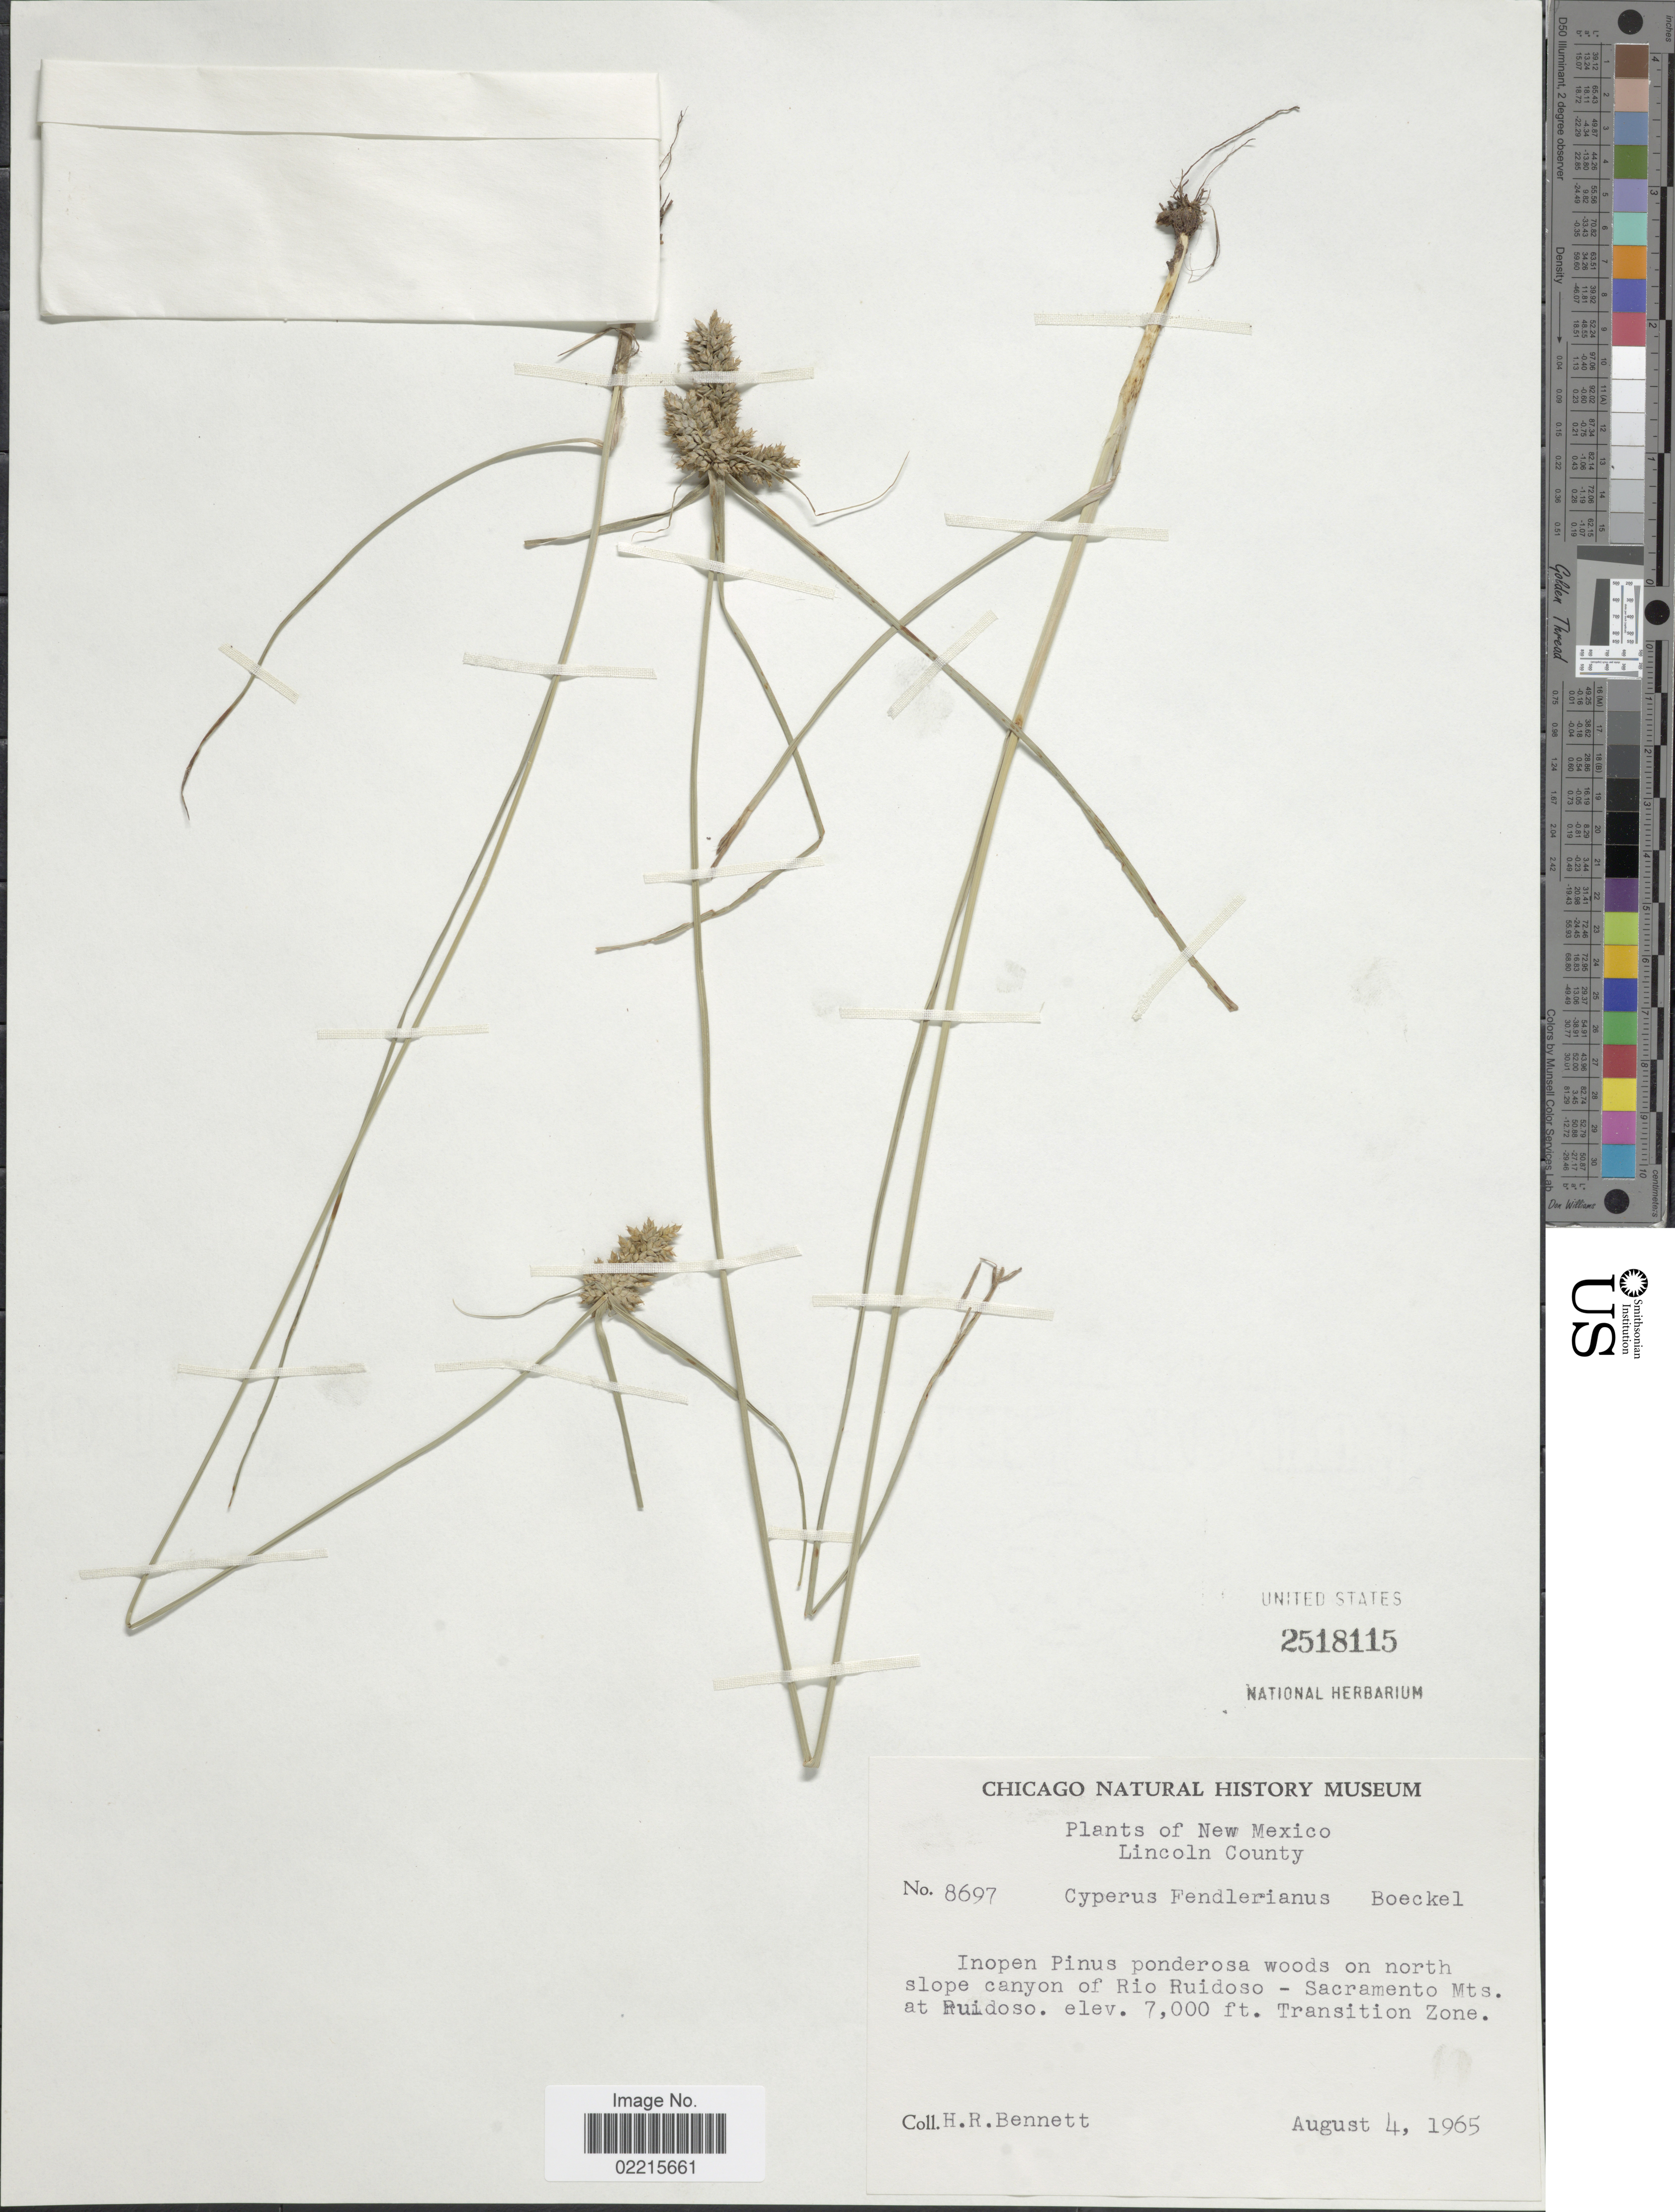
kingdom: Plantae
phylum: Tracheophyta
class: Liliopsida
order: Poales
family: Cyperaceae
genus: Cyperus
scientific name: Cyperus fendlerianus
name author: Boeckeler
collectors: H. R. Bennett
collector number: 8697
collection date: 1965-08-04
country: United States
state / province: New Mexico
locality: Lincoln County, on north slope canyon of Rio Ruidoso - Sacramento Mts, at Ruidoso, Transition Zone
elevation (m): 2134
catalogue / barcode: US 2518115